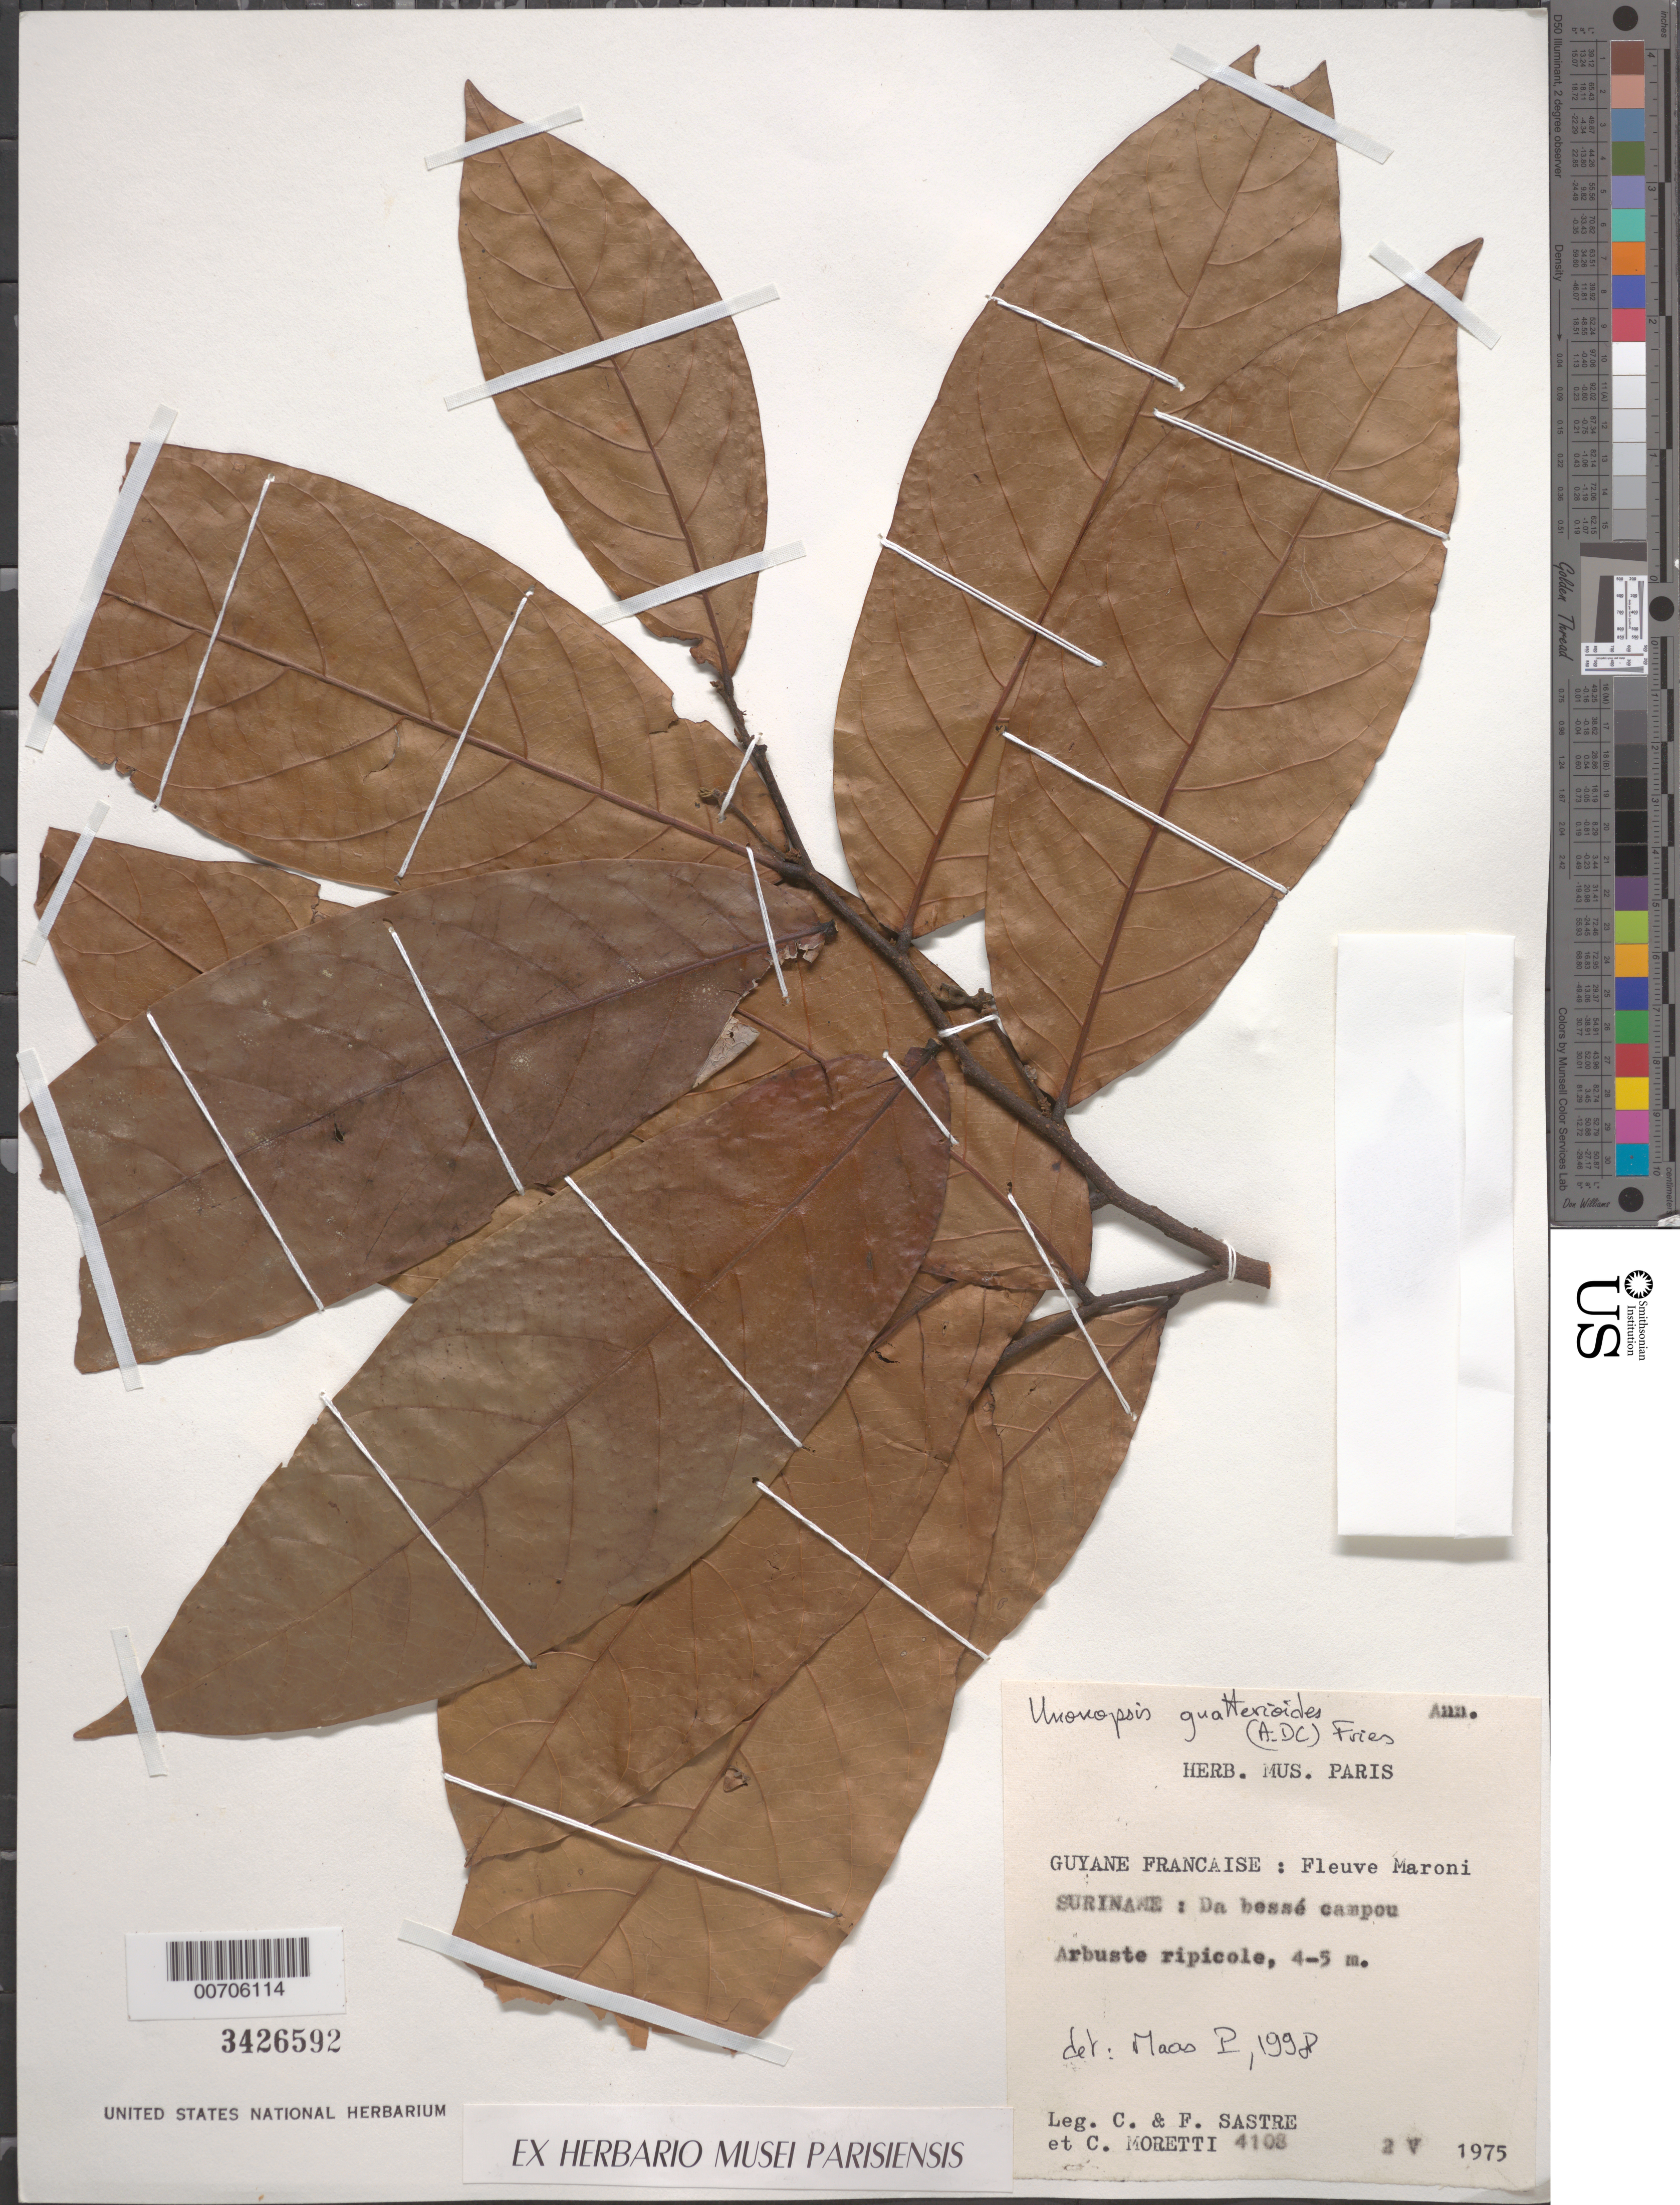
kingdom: Plantae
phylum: Tracheophyta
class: Magnoliopsida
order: Magnoliales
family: Annonaceae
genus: Unonopsis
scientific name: Unonopsis guatterioides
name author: (A. DC.) R.E. Fr.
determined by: Maas, Paul J. M.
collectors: C. H. L. Sastre, F. Sastre & C. Moretti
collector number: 4108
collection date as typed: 2-May-75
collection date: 1975-05-02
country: French Guiana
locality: Maroni R., Montagne Français (Gaa Caba), sommit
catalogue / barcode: US 3426592